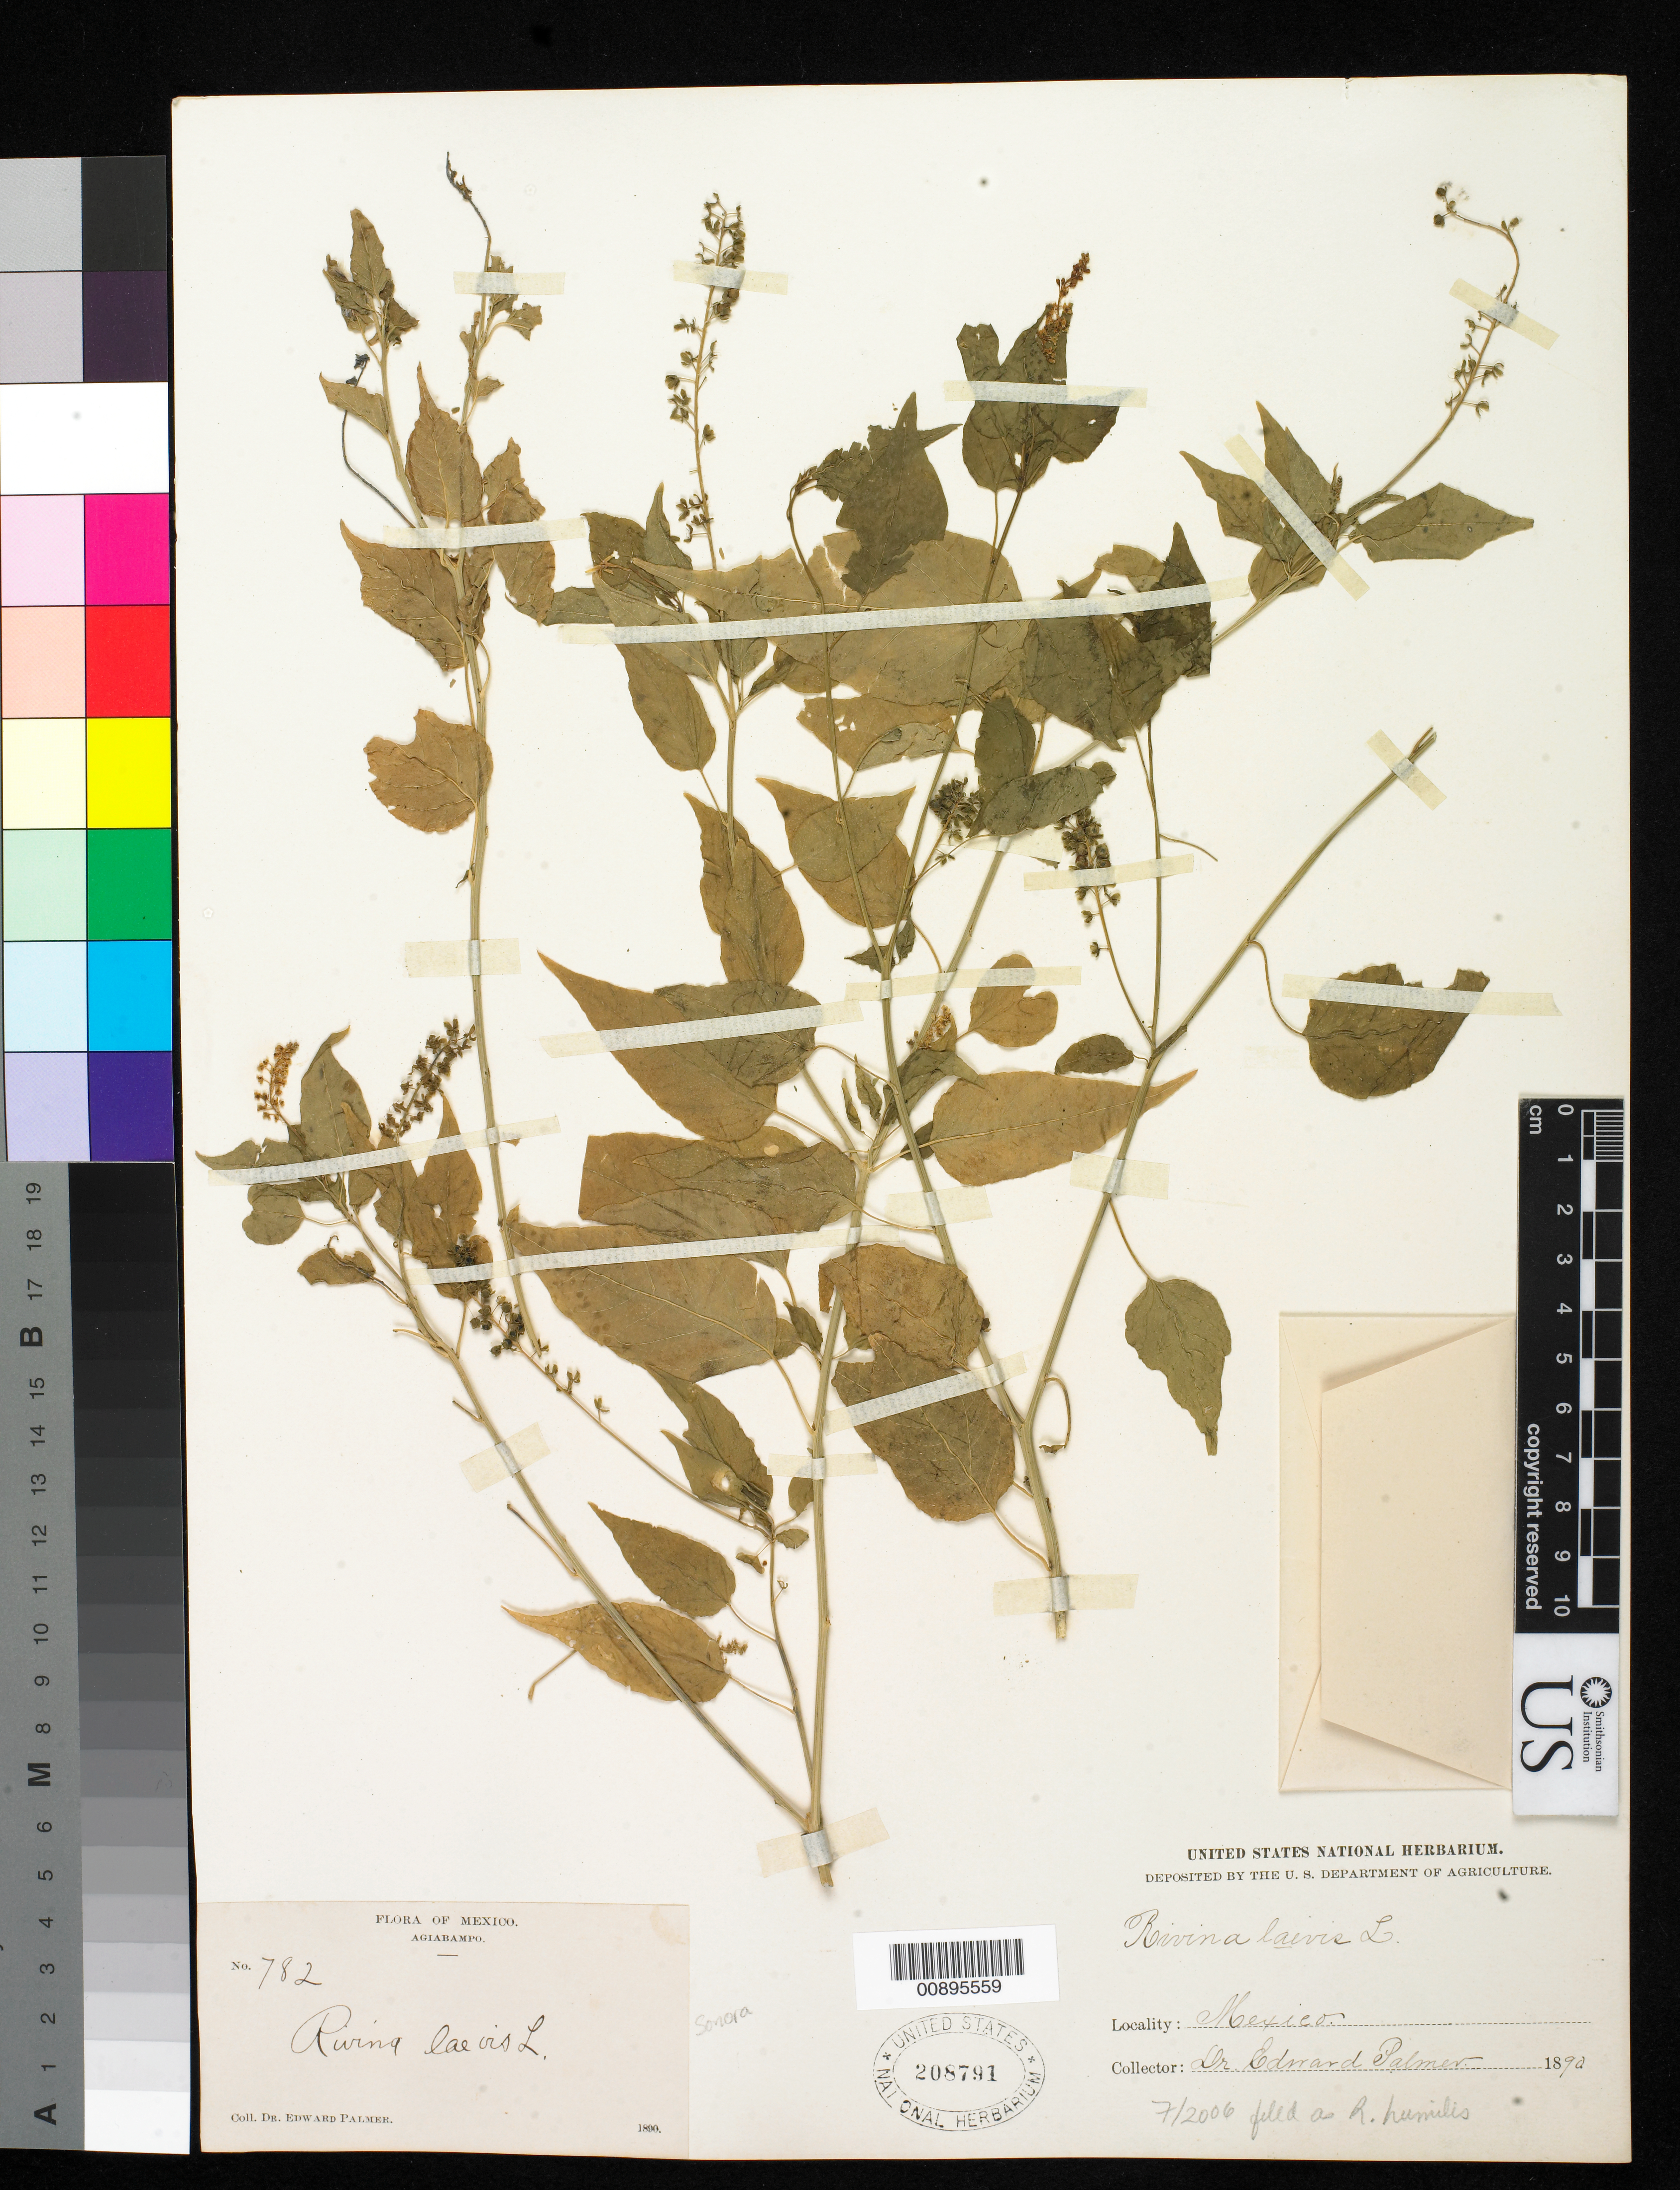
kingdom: Plantae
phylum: Tracheophyta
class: Magnoliopsida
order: Caryophyllales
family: Phytolaccaceae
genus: Rivina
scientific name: Rivina humilis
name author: L.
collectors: E. Palmer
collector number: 782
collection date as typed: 1890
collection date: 1890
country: Mexico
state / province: Sonora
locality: Agiabampo, Sonora.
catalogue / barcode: US 208791